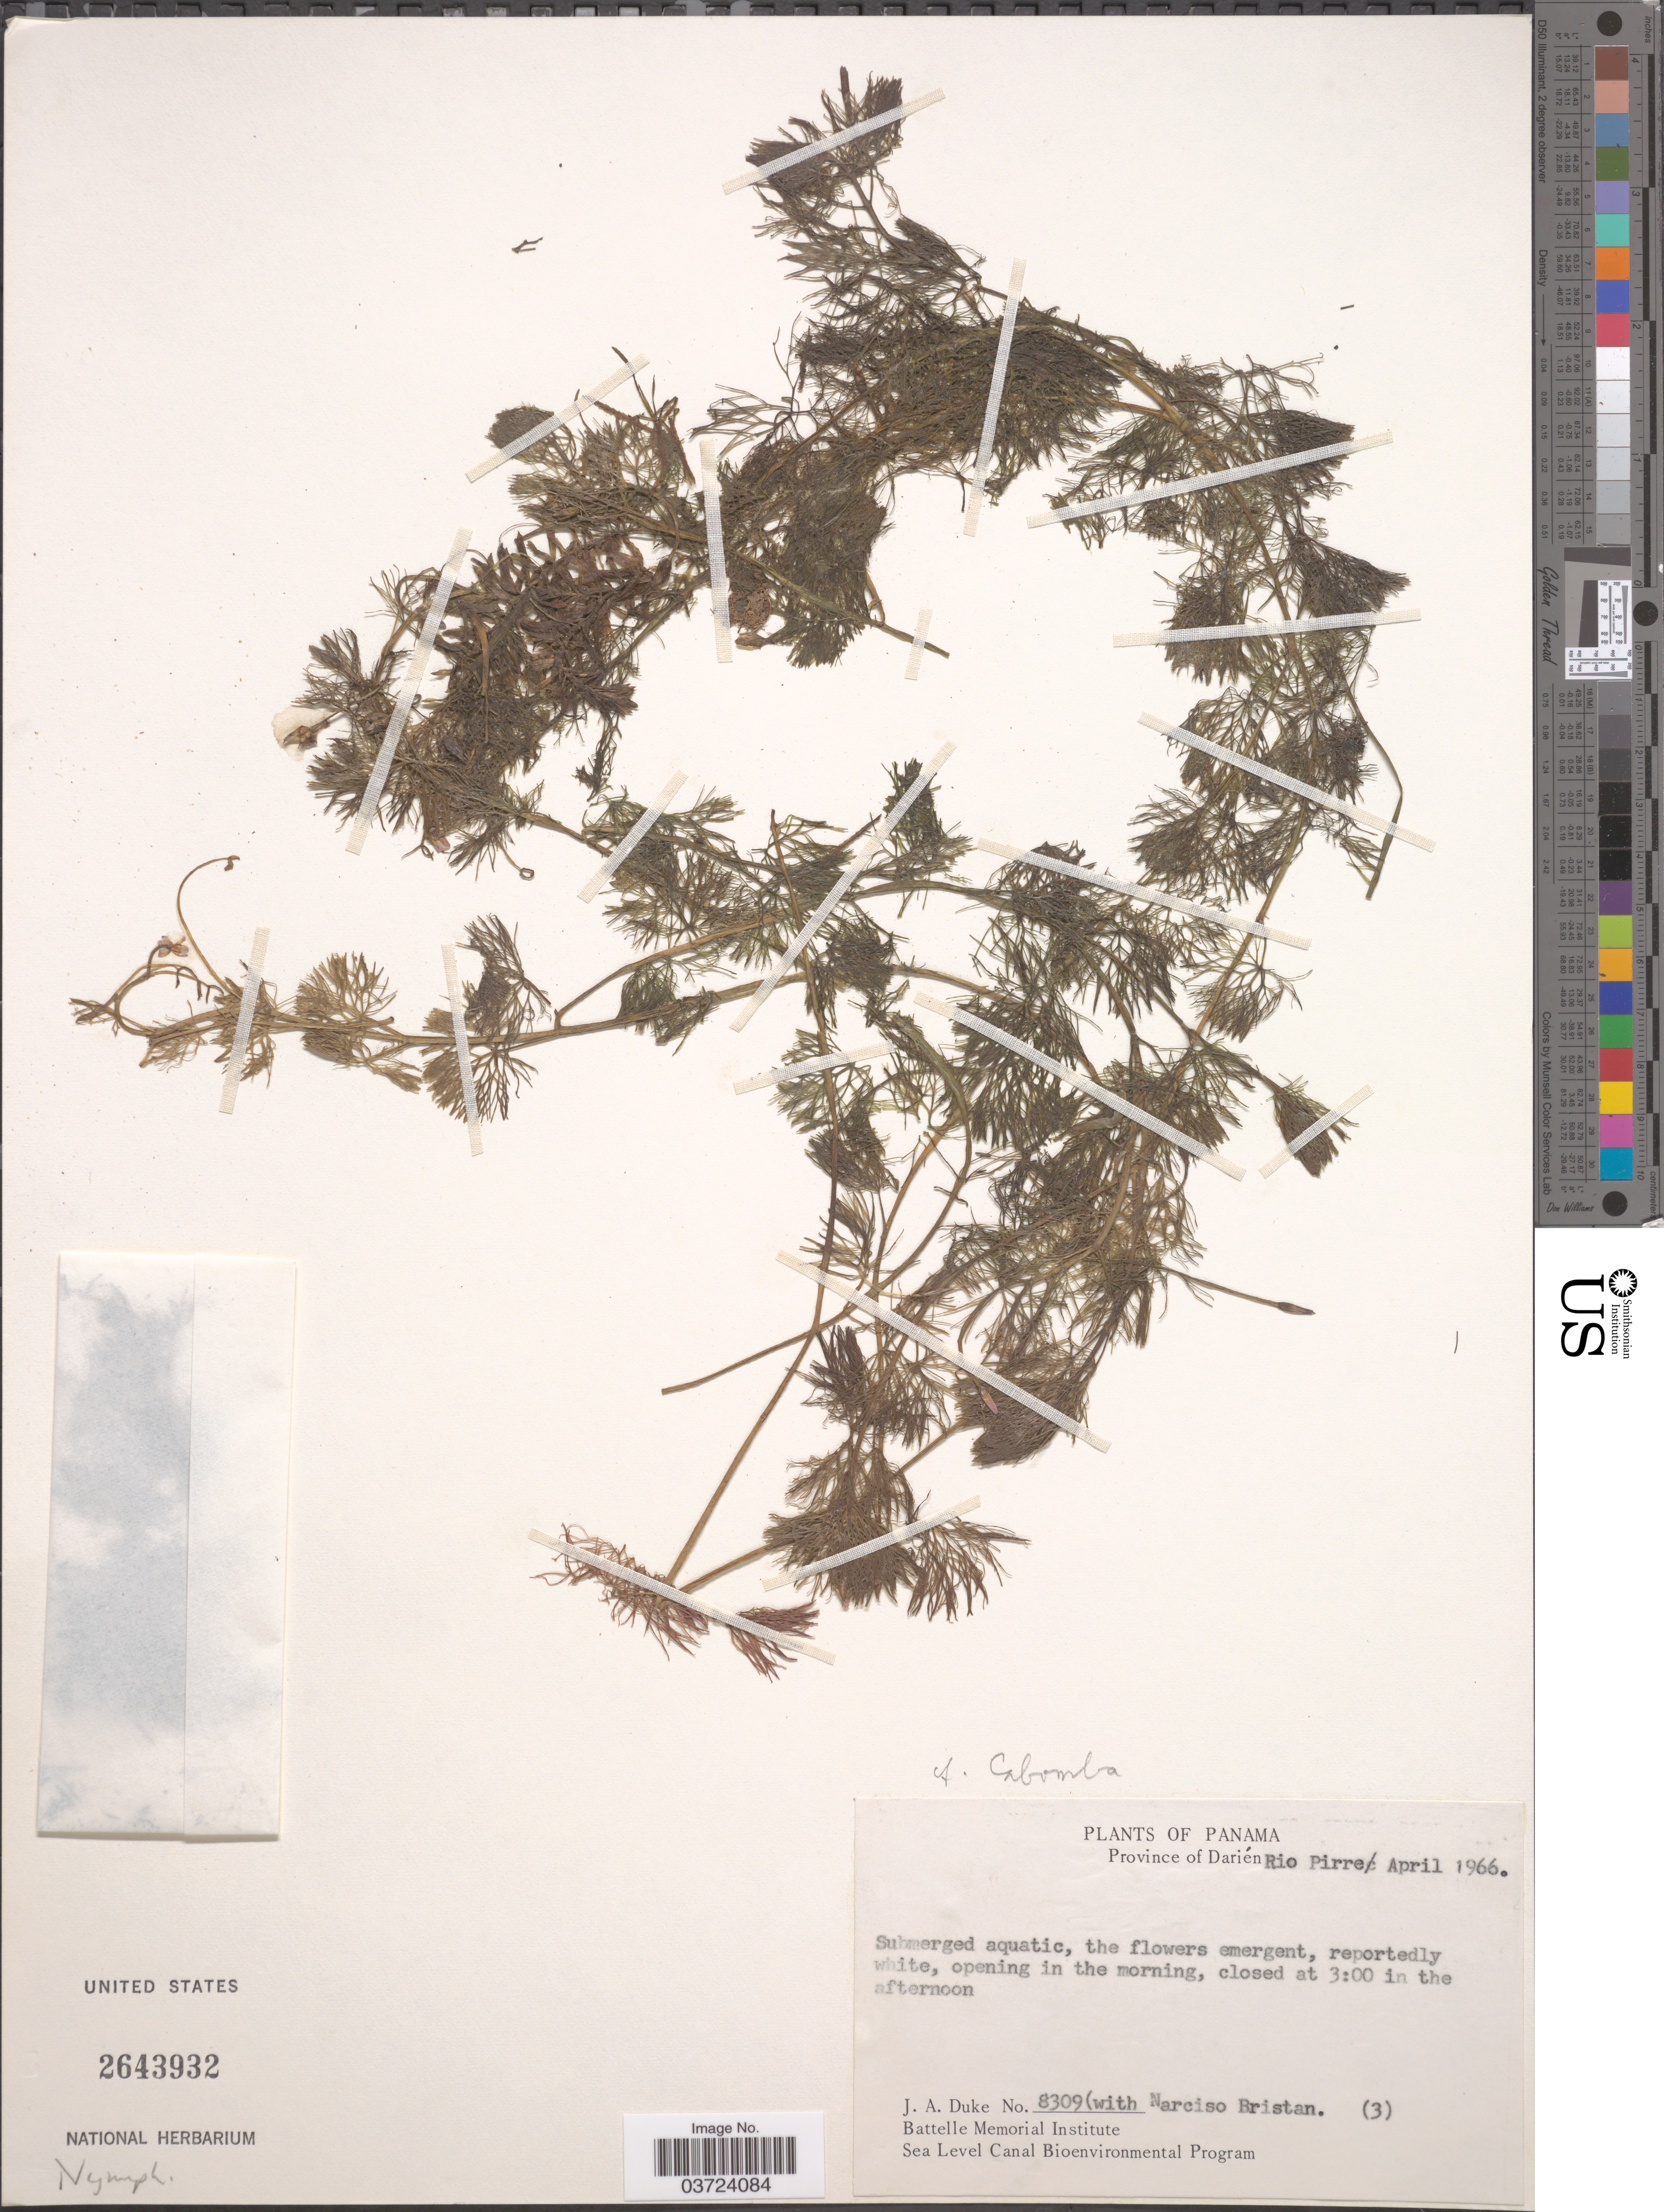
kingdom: Plantae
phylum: Tracheophyta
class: Magnoliopsida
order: Nymphaeales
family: Cabombaceae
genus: Cabomba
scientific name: Cabomba sp.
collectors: J. A. Duke & N. Bristan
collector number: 8309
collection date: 1966-04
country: Panama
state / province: Darien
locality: Rio Pirre.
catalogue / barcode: US 2643932